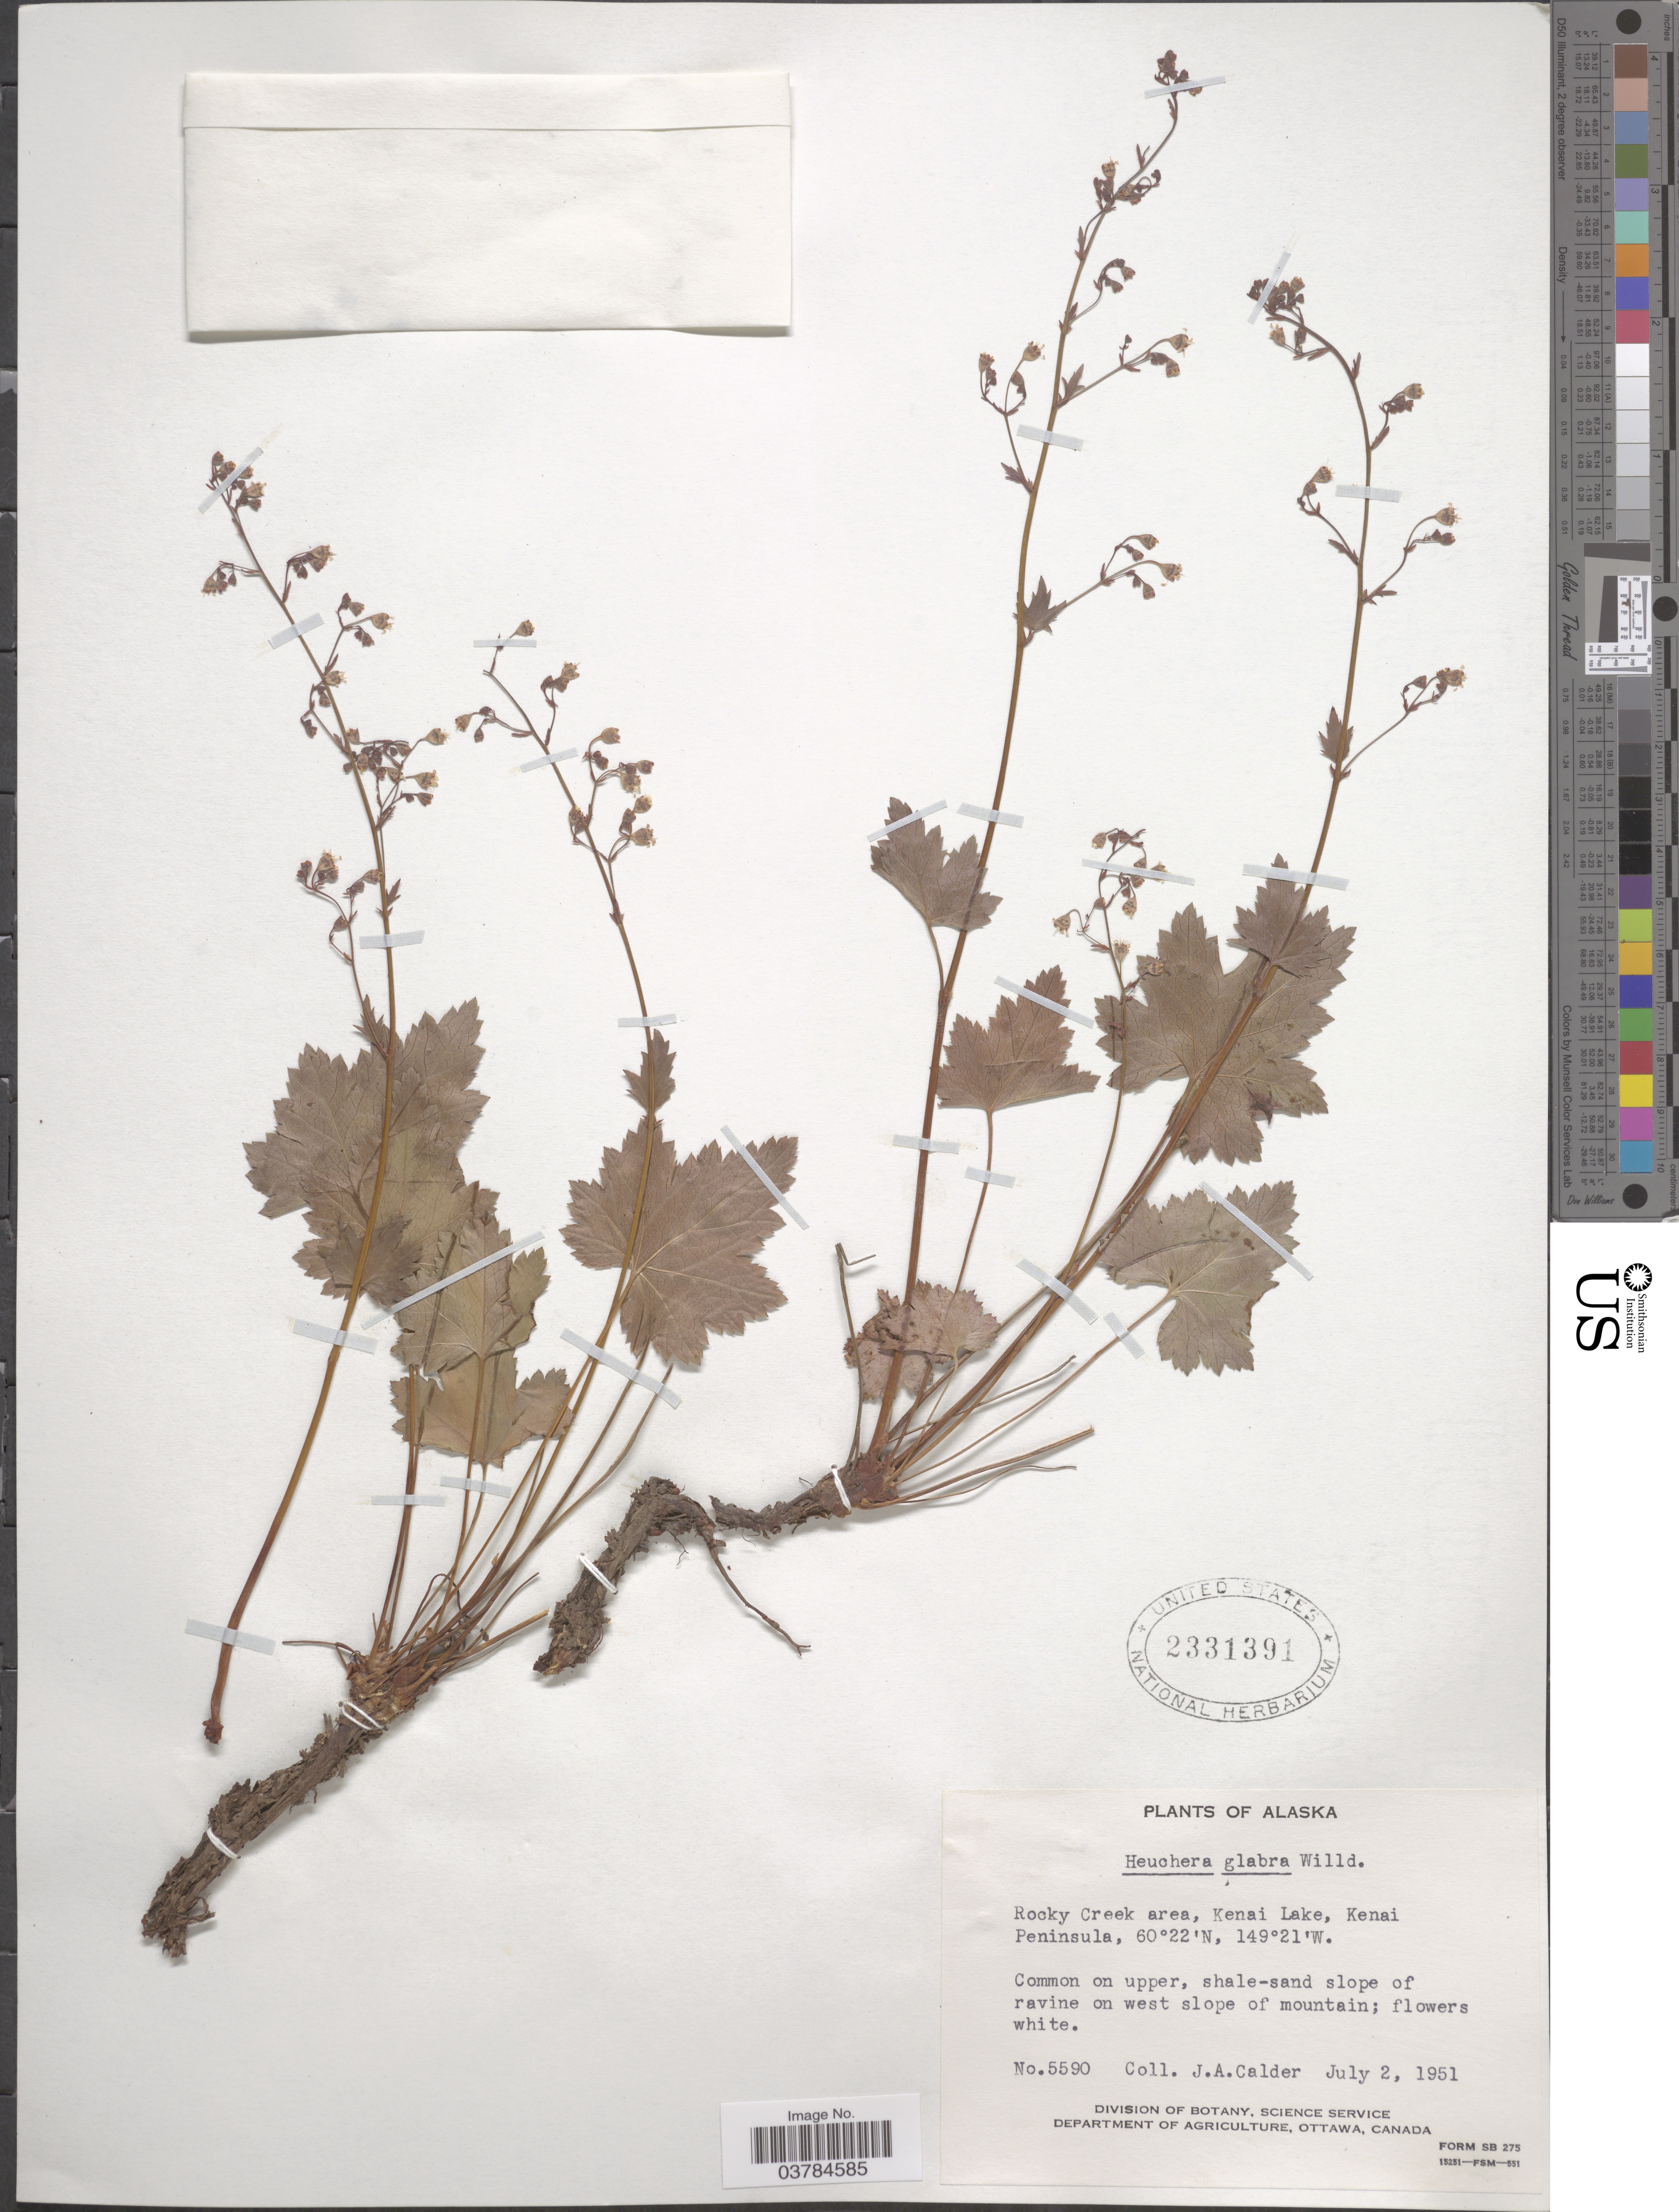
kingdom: Plantae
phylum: Tracheophyta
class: Magnoliopsida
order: Saxifragales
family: Saxifragaceae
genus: Heuchera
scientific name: Heuchera glabra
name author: Willd. ex Roem. & Schult.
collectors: J. A. Calder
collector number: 5590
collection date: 1951-07-02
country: United States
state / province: Alaska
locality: Rocky Creek area, Kenai Lake, Kenai Peninsula. Common on upper, shale-sand slope of ravine on west slope of mountain.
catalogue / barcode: US 2331391